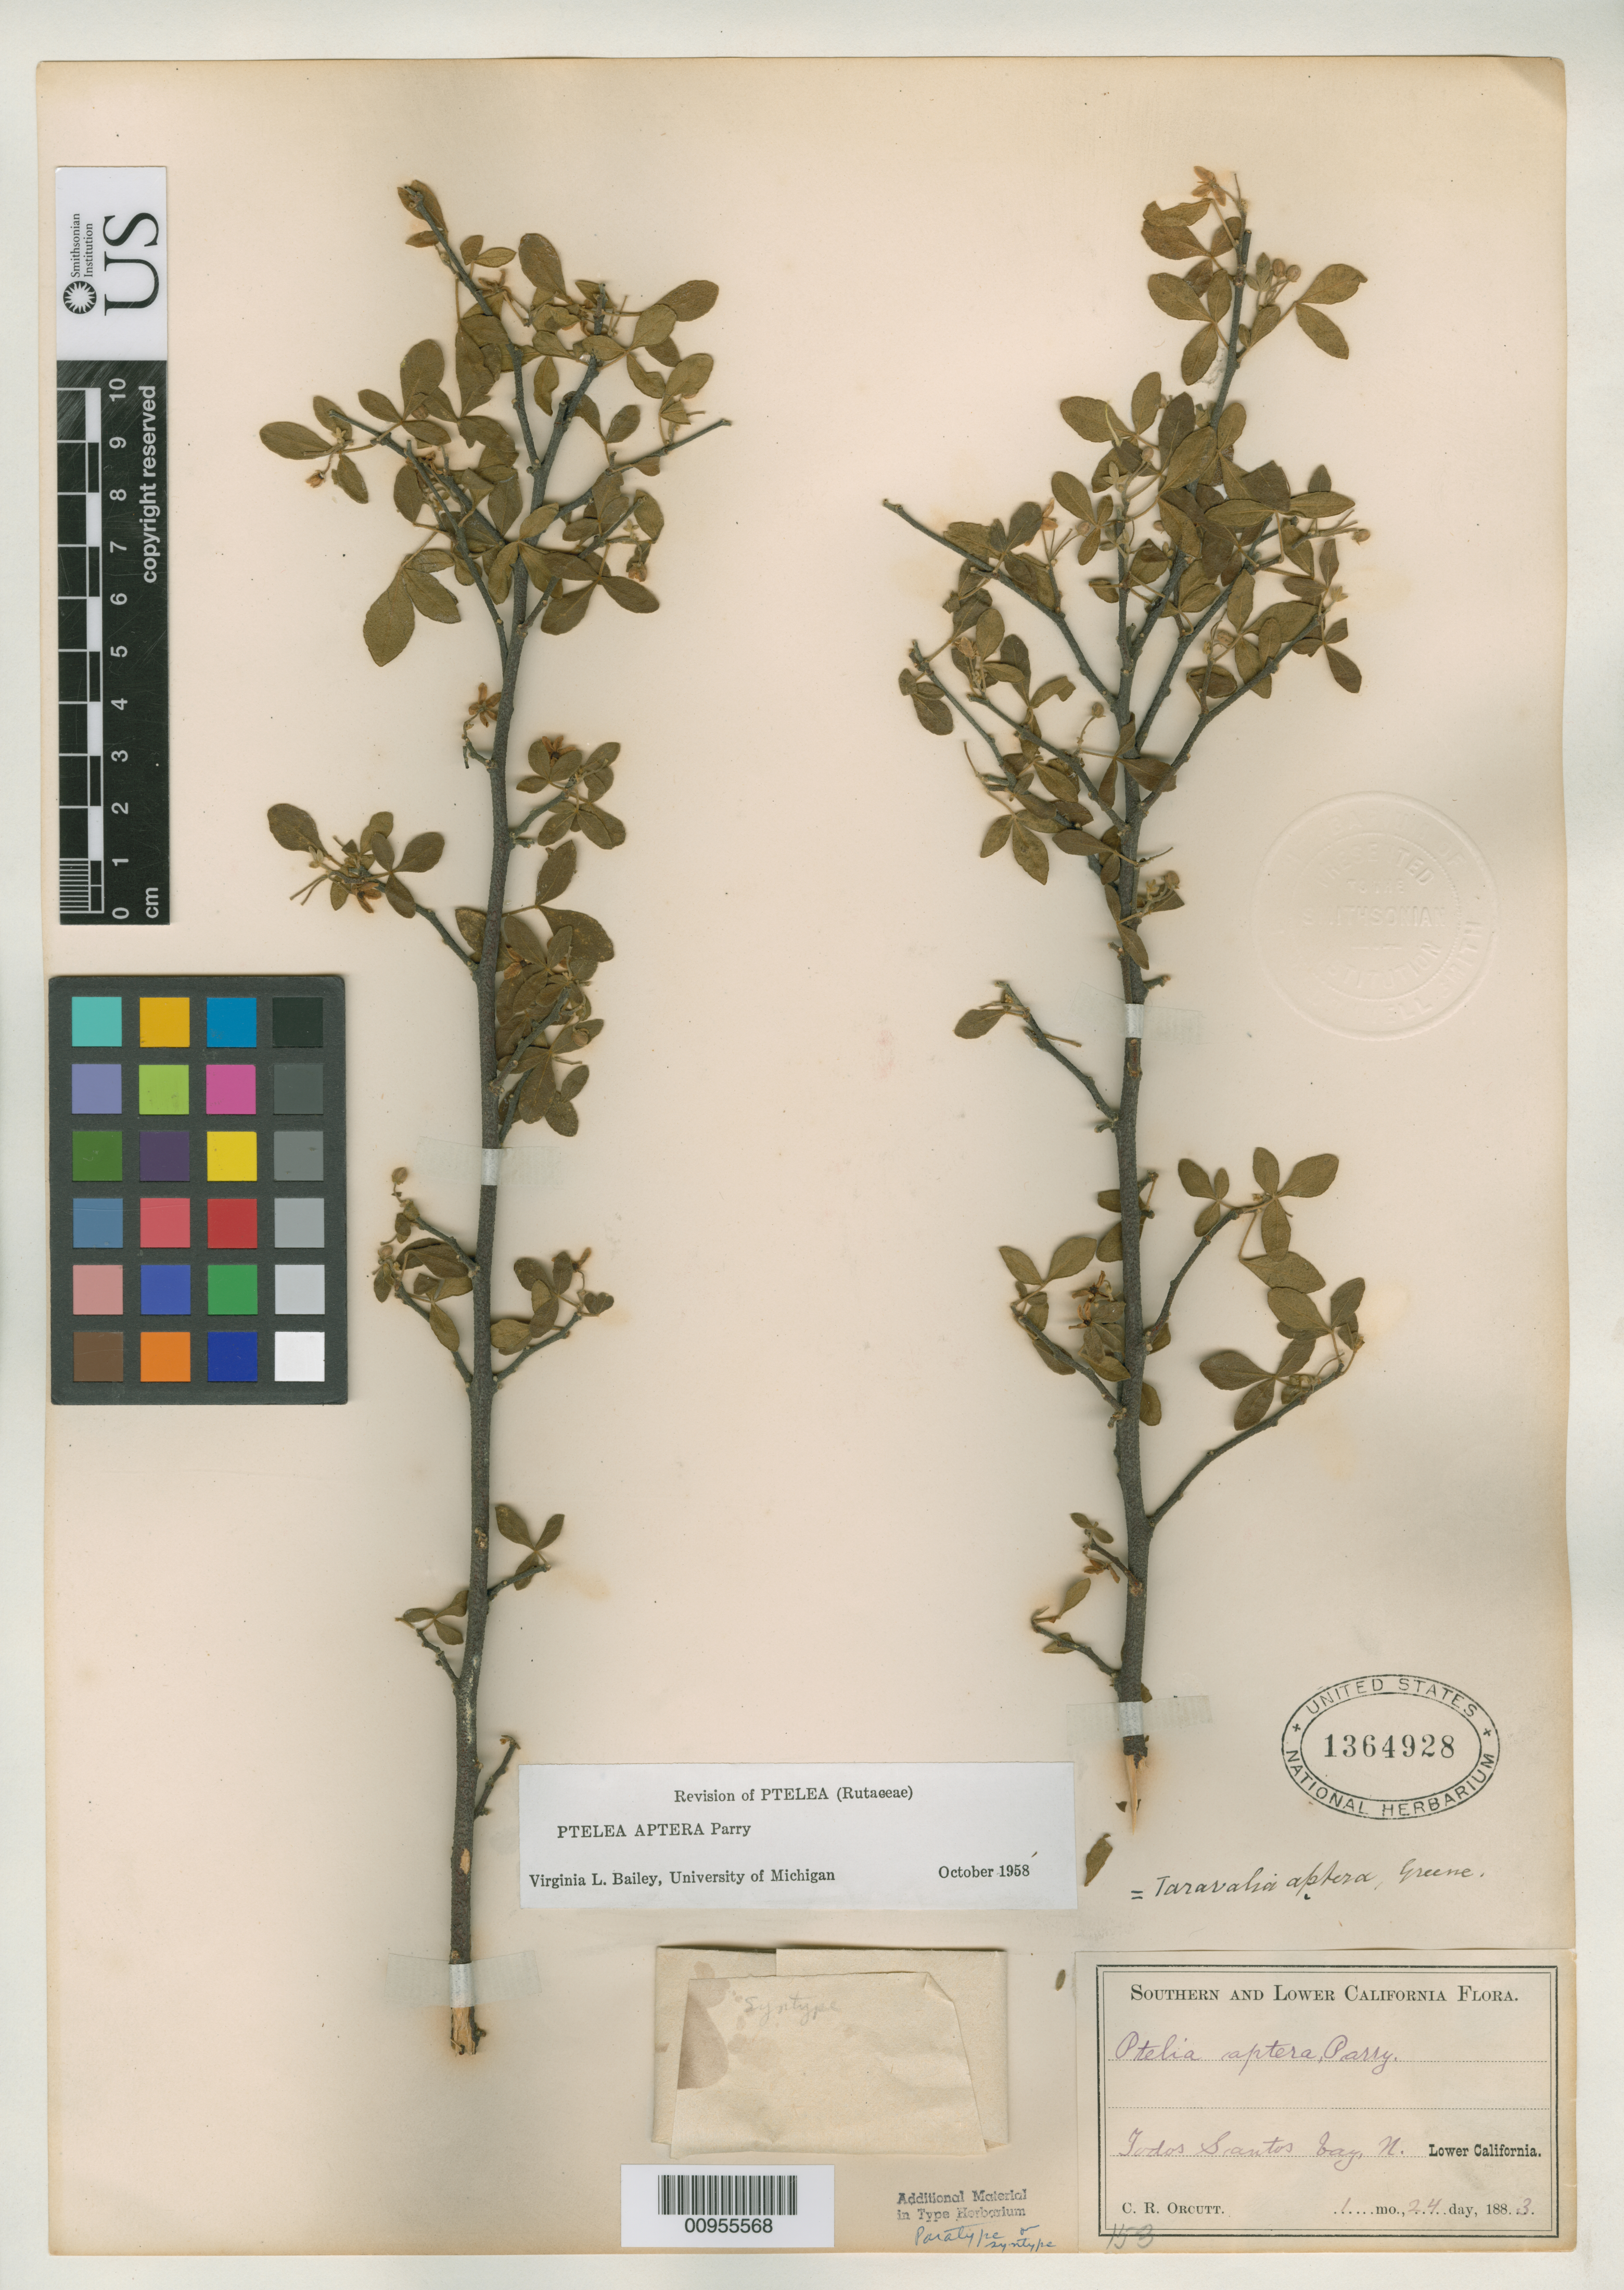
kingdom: Plantae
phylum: Tracheophyta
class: Magnoliopsida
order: Sapindales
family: Rutaceae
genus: Ptelea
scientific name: Ptelea aptera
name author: Parry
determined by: Bailey, V. L.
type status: Syntype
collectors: C. R. Orcutt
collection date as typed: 24 Jan 1883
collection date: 1883-01-24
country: Mexico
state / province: Baja California Norte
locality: Todos Santos Bay, N. Lower California.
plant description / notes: Lectotype collection is Parry s.n. as (effectively) designated by V.L. Bailey, Brittonia 14: 29 (1962).; Specimen ex Herb. John Donnell Smith.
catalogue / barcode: US 1364928